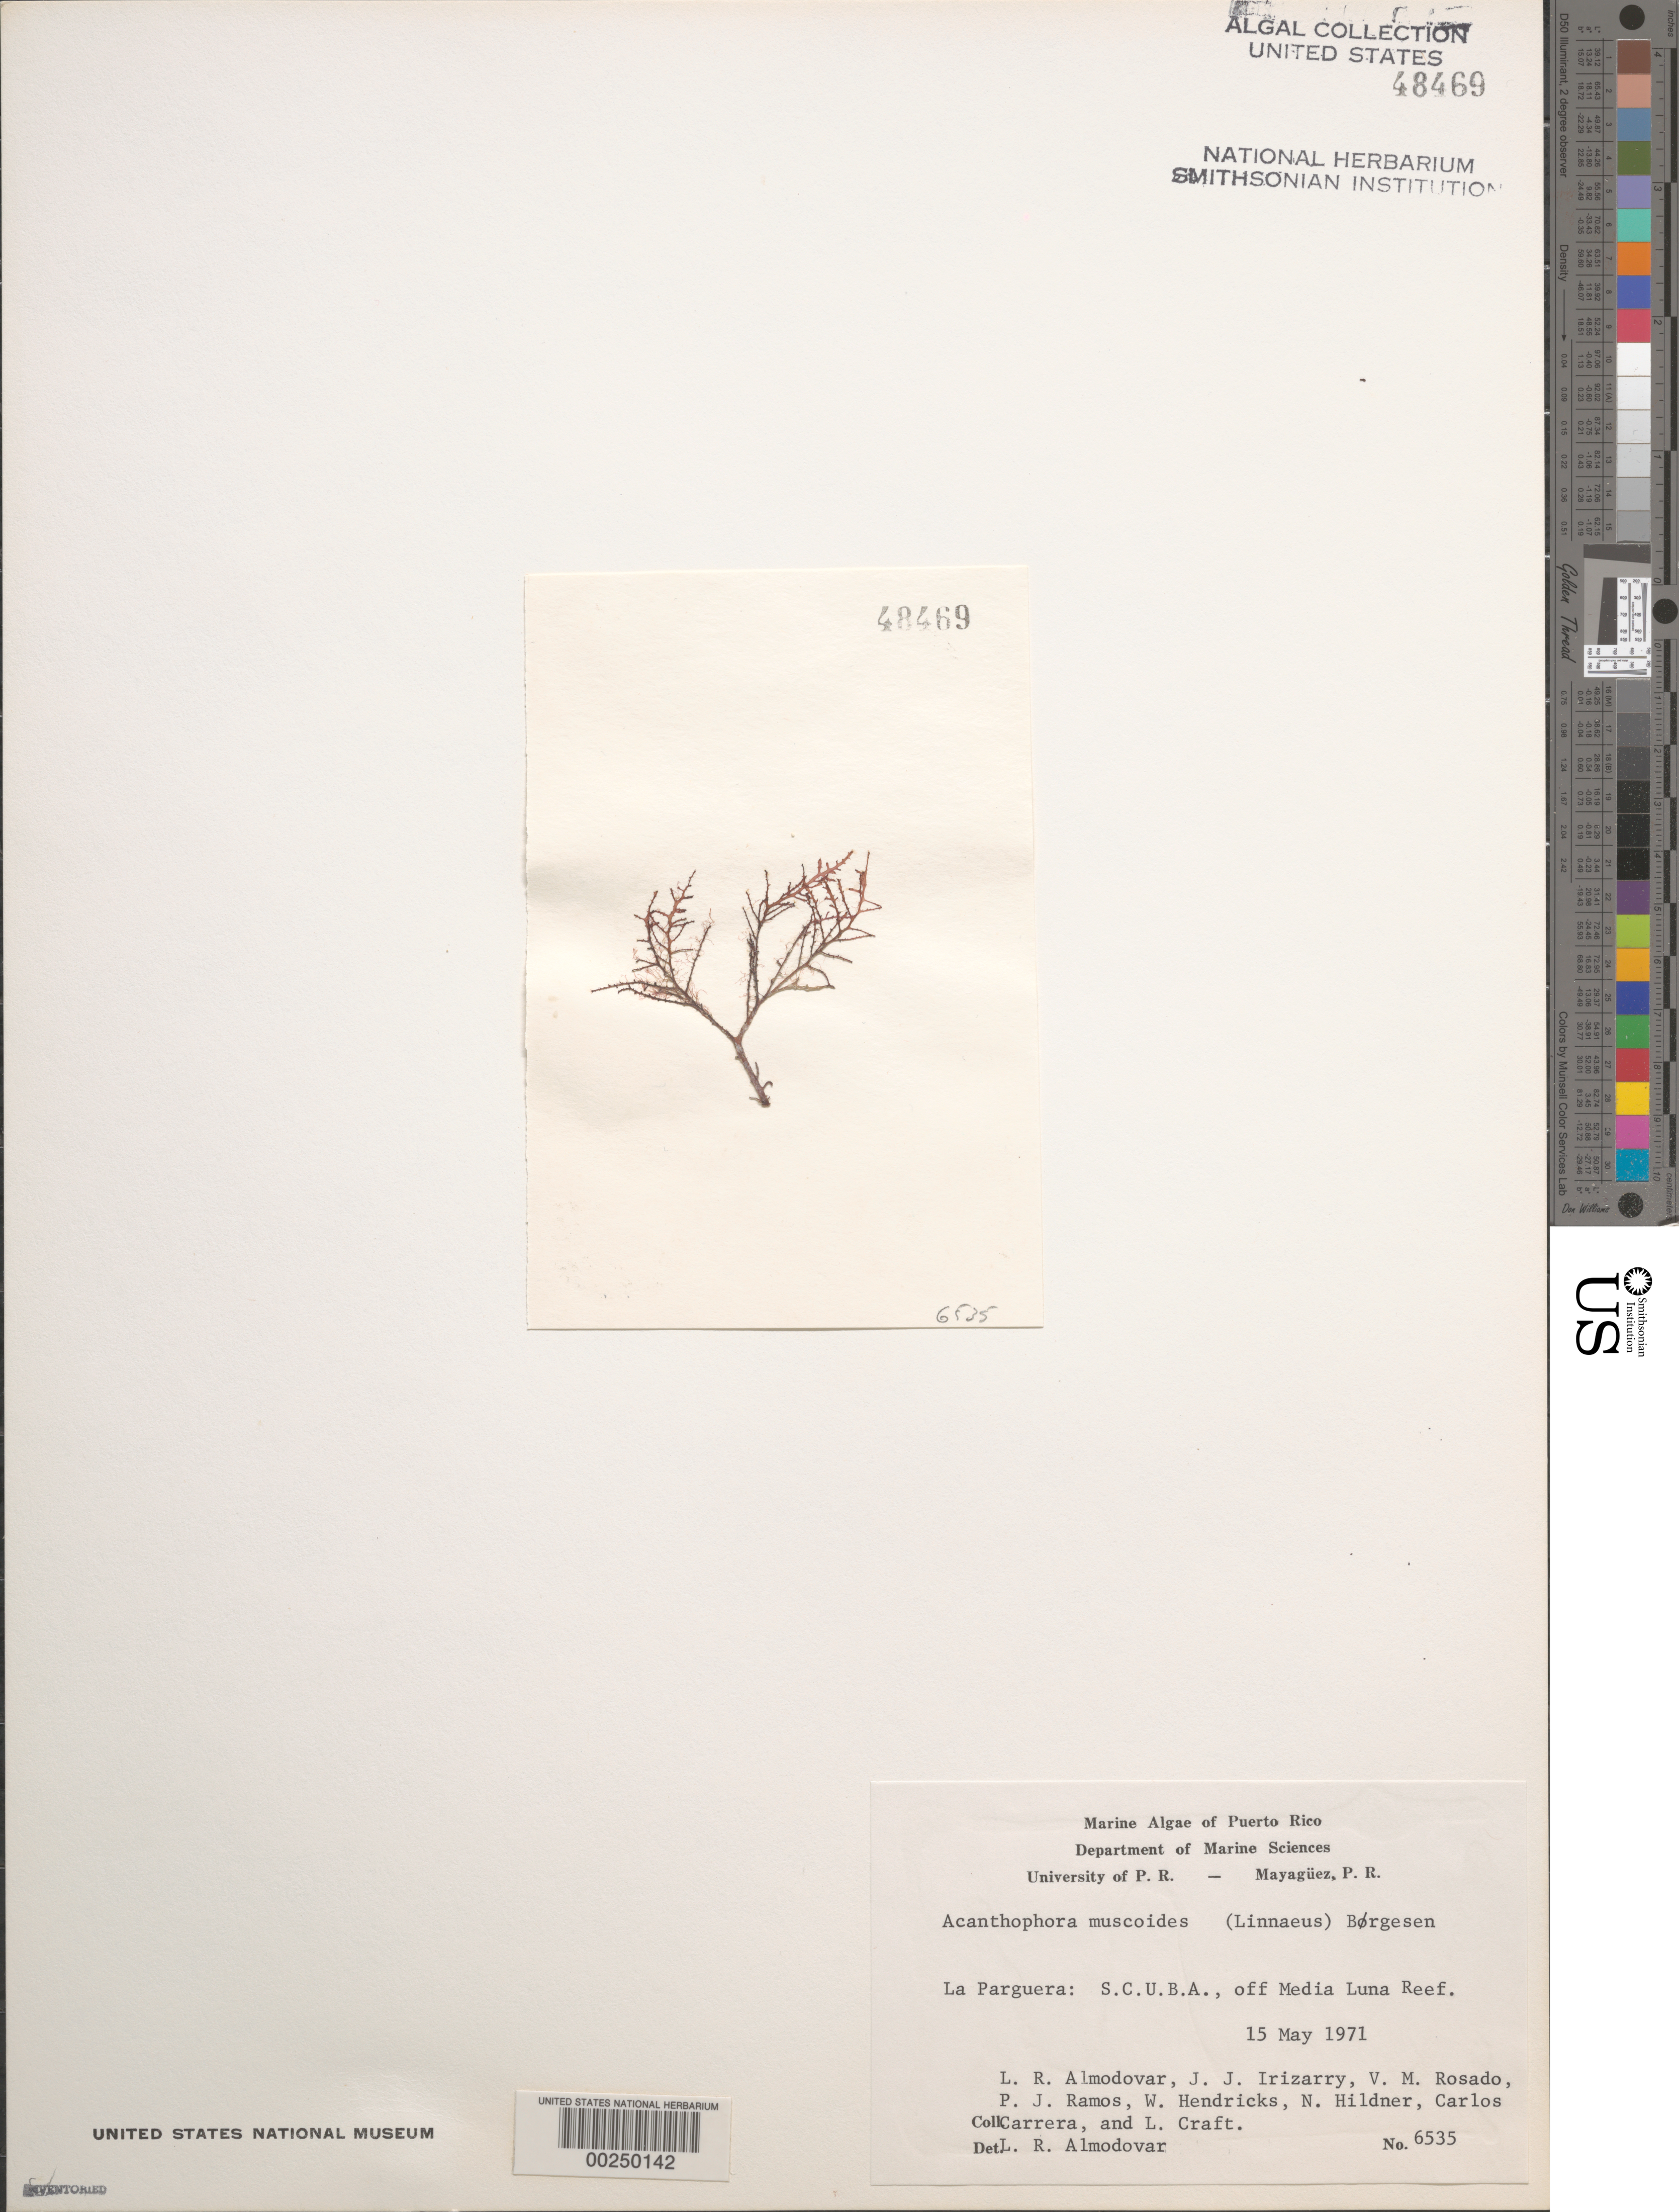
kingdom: Plantae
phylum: Rhodophyta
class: Florideophyceae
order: Ceramiales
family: Rhodomelaceae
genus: Acanthophora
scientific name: Acanthophora muscoides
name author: (C. Agardh) Bory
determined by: Almodovar, L. R.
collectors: L. Almodovar, J. Irizarry, V. Rosado, P. Ramos, W. Hendricks, N. Hildner, C. Carrera, L. Craft & L. Craft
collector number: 6535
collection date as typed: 15 May 1971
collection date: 1971-05-15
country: Puerto Rico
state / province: Lajas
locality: La Parguera, off Media Luna Reef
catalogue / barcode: US 48469